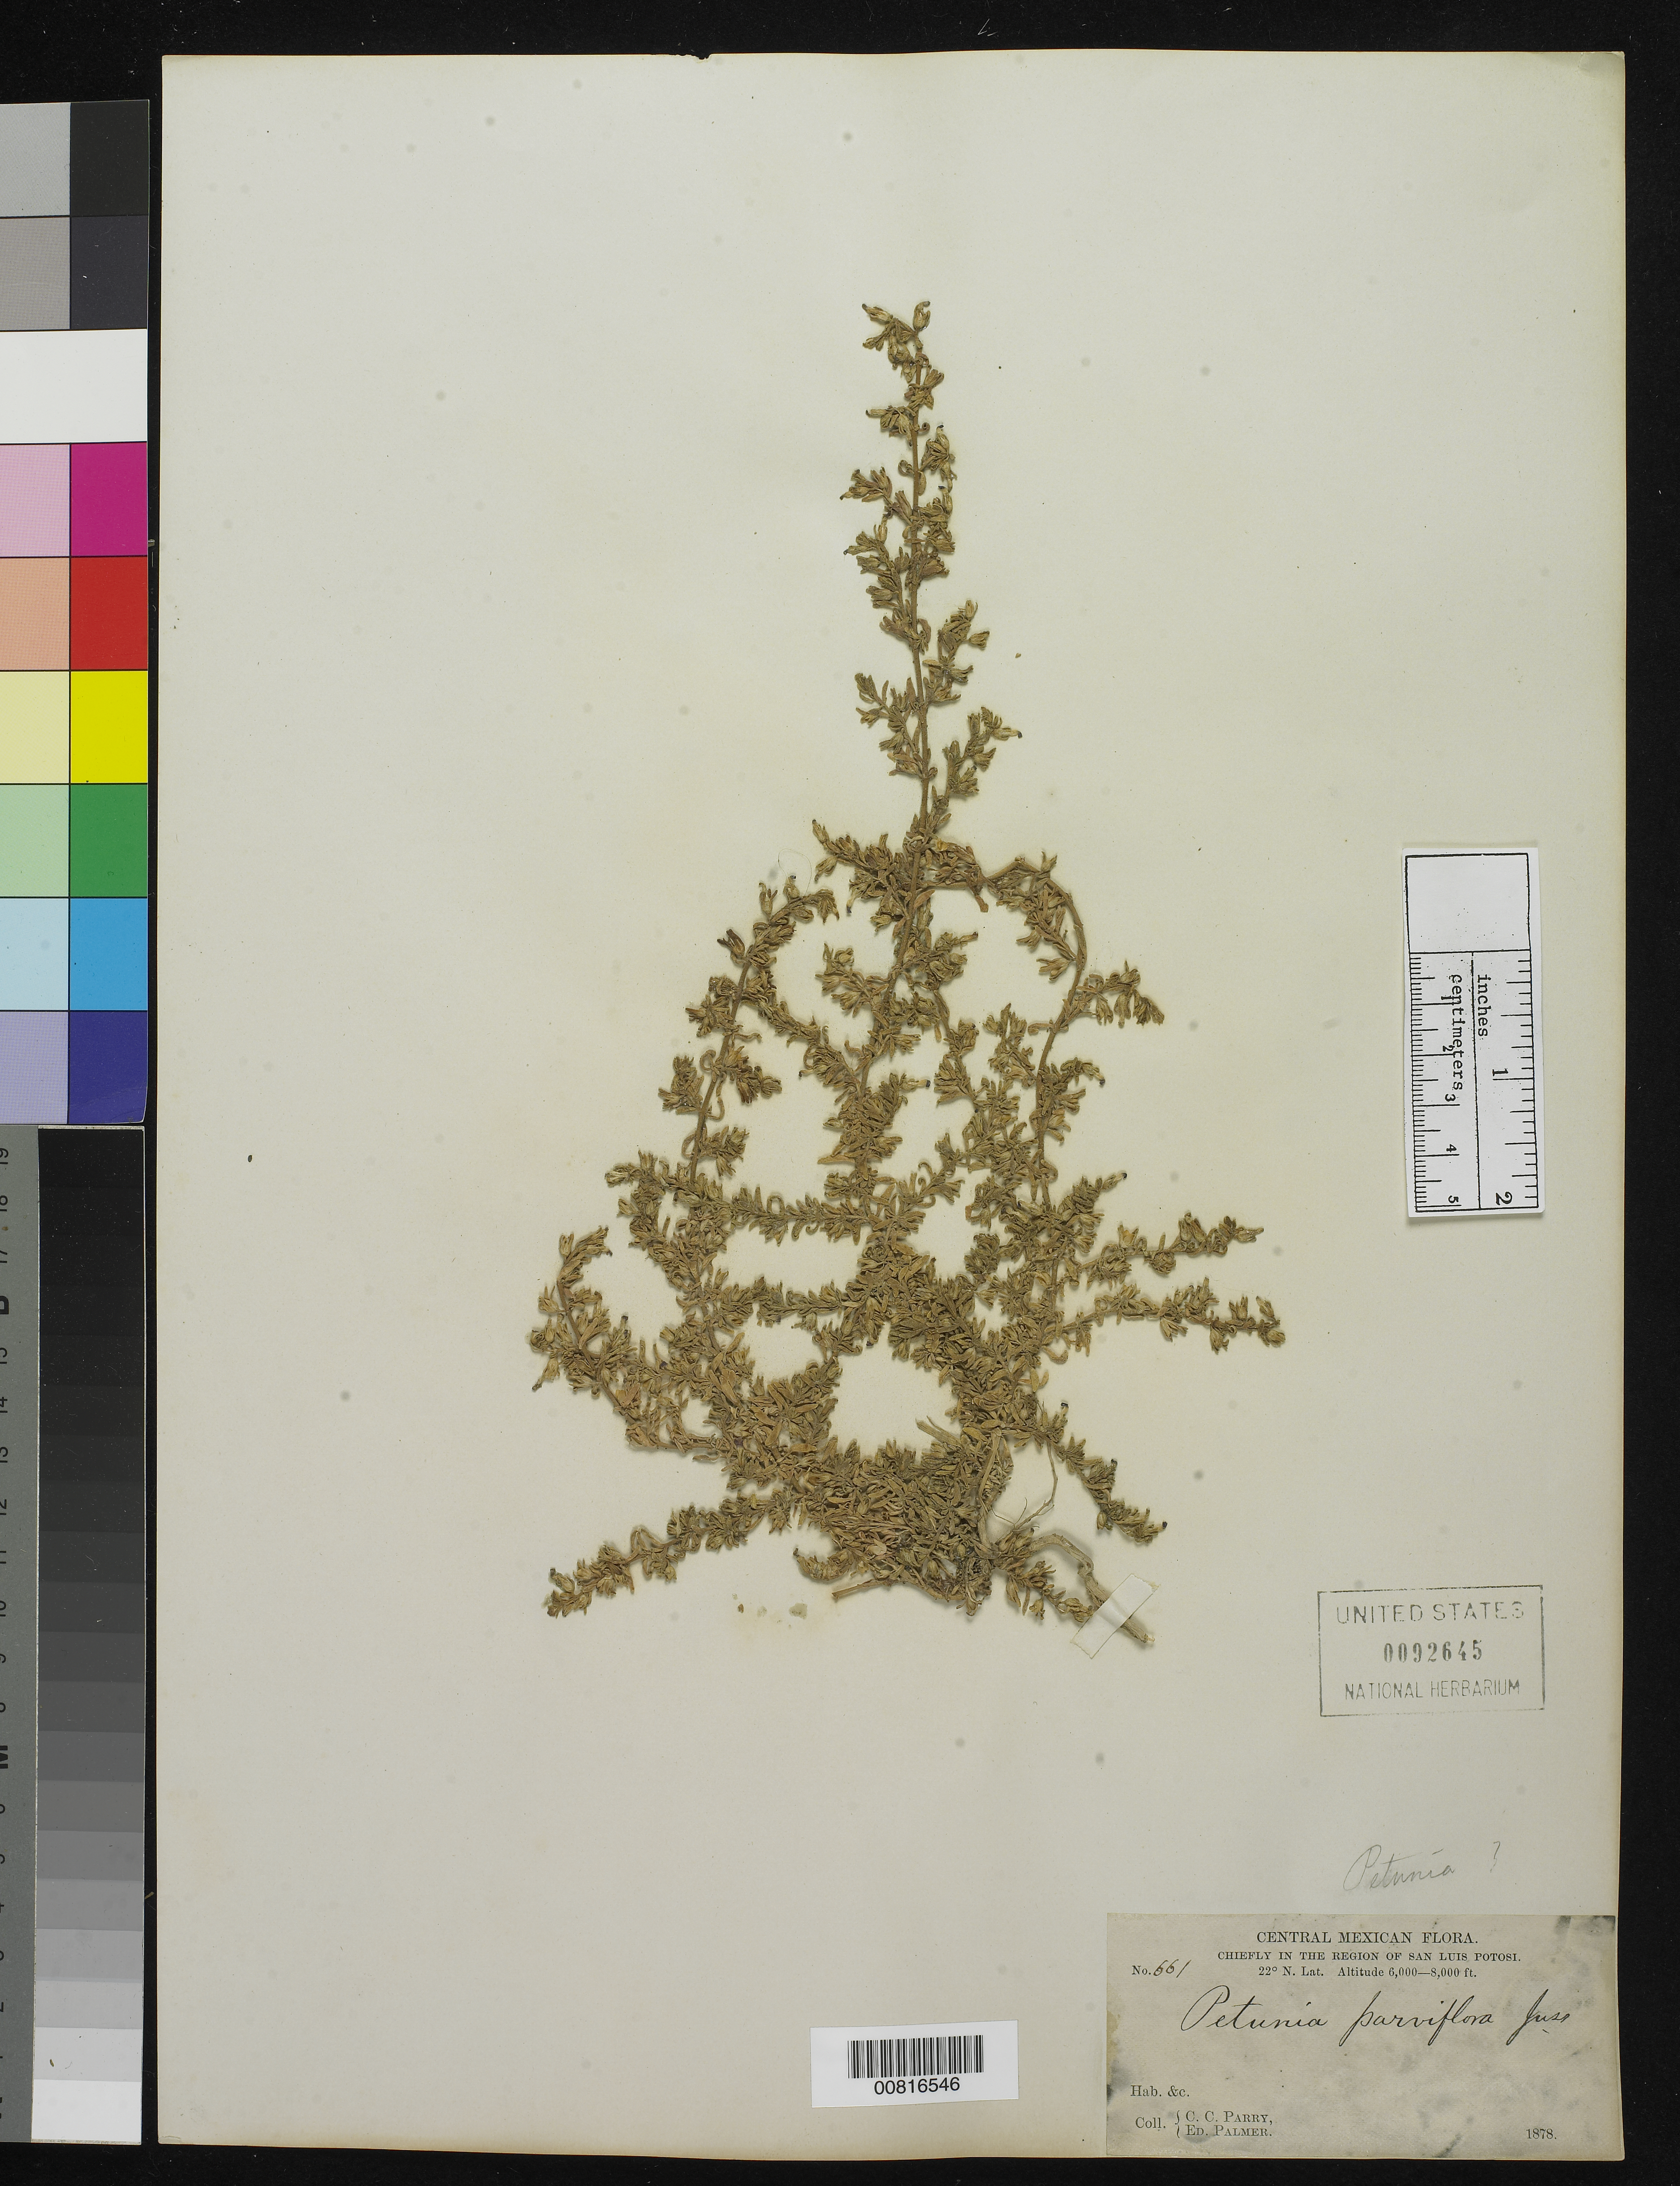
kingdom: Plantae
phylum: Tracheophyta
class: Magnoliopsida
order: Solanales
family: Solanaceae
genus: Petunia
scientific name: Petunia parviflora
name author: Juss.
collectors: C. C. Parry & E. Palmer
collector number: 661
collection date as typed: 1878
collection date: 1878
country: Mexico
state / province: San Luis Potosí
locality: Chiefly in the region of San Luis Potosí.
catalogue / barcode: US 92645